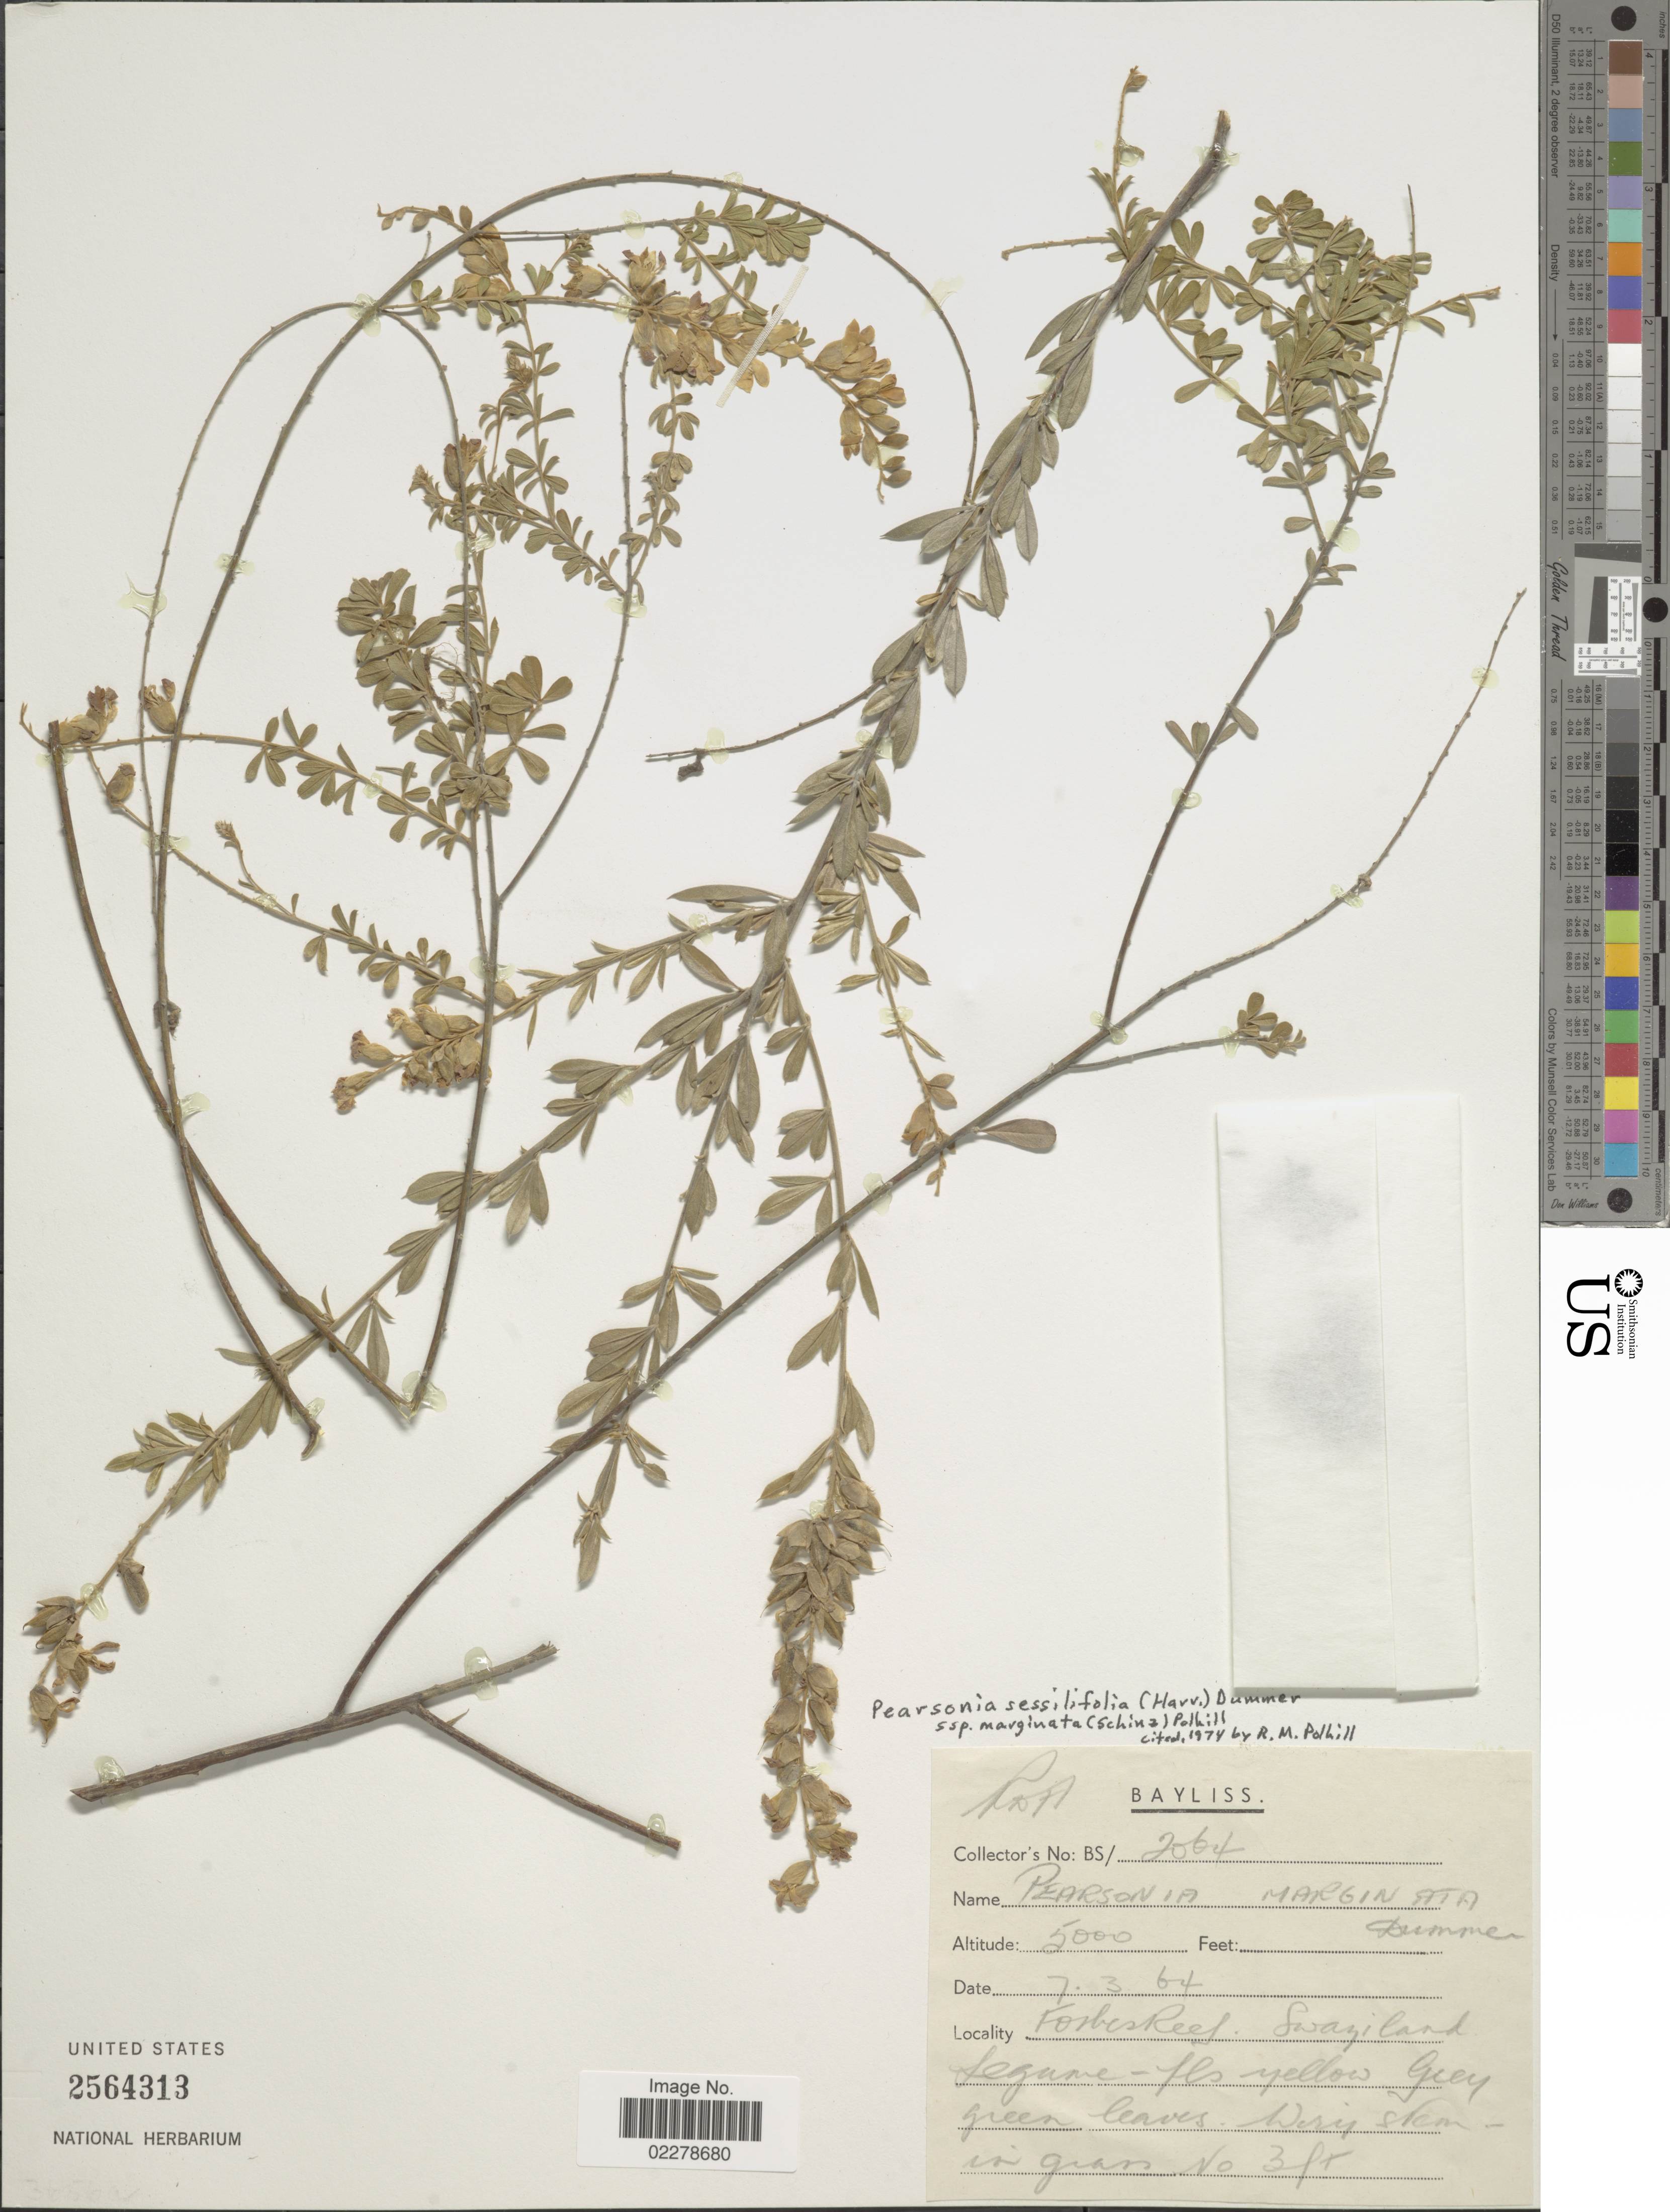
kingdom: Plantae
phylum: Tracheophyta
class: Magnoliopsida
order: Fabales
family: Fabaceae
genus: Pearsonia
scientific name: Pearsonia sessilifolia subsp. marginata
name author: (Schinz) Polhill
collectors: Bayliss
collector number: BS2064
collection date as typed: Transcribed d/m/y: 7/3/64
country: Eswatini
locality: Forbesreef. Swaziland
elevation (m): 1524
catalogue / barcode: US 2564313